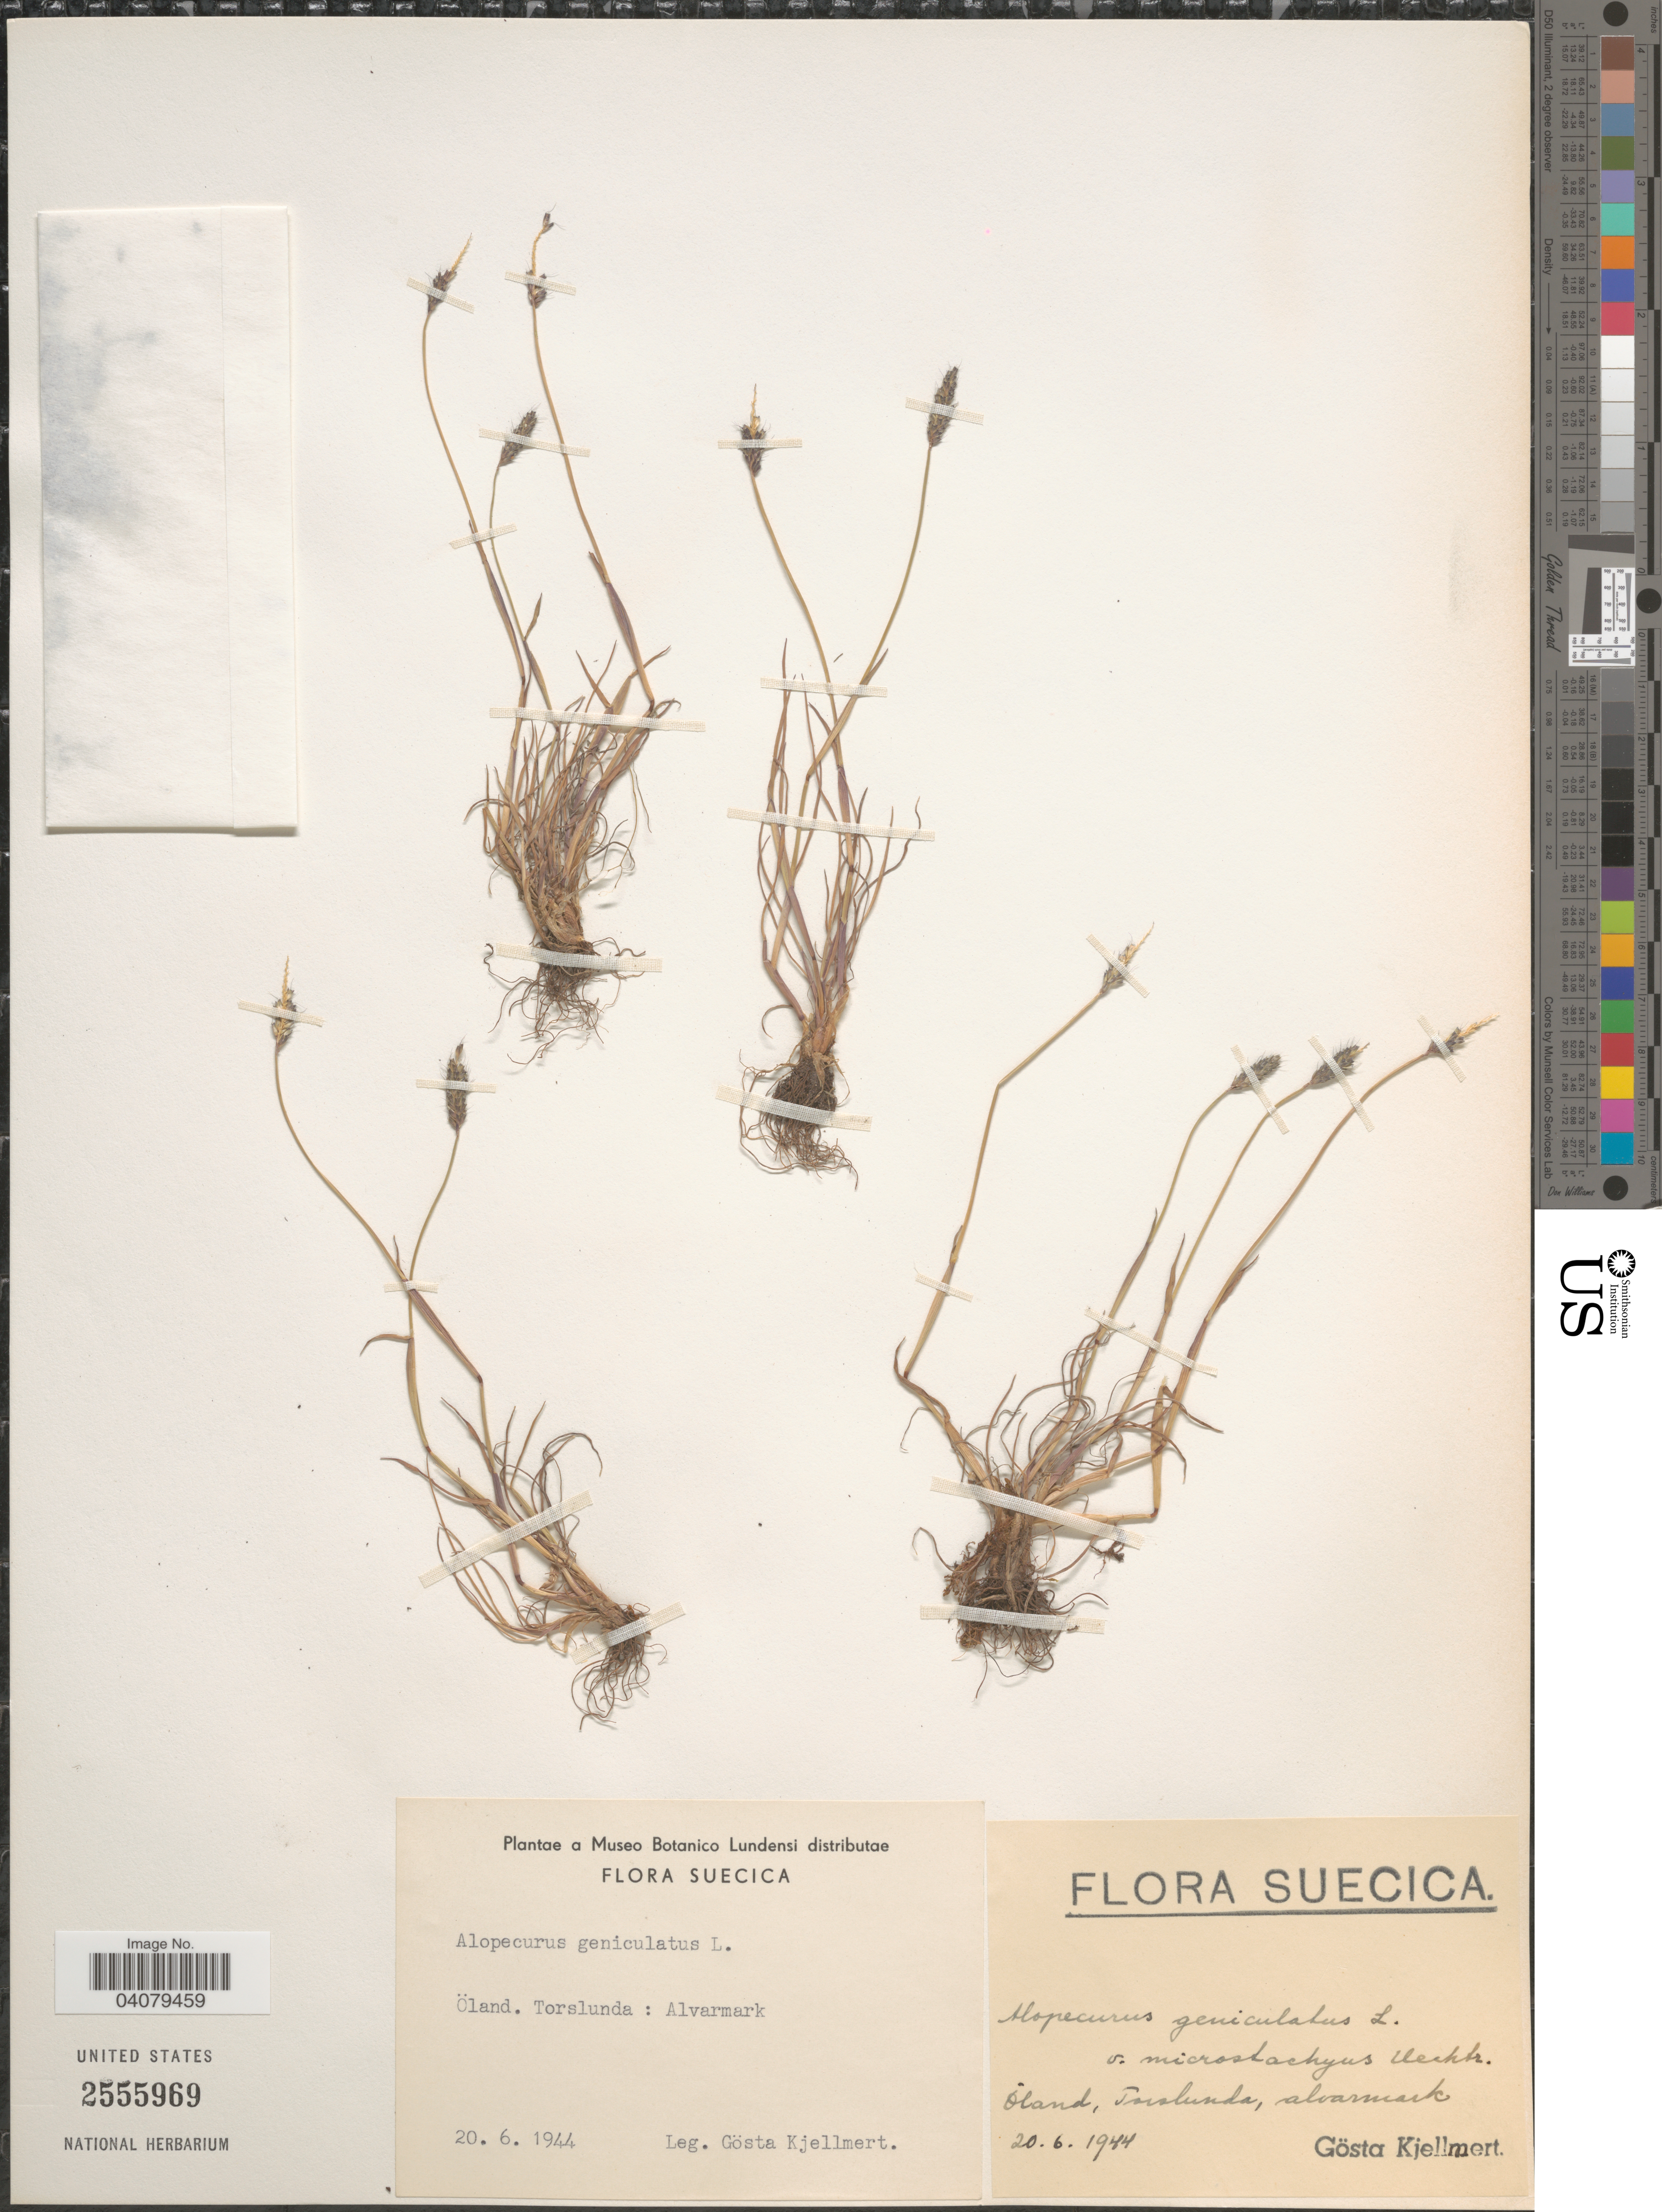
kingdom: Plantae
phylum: Tracheophyta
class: Liliopsida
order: Poales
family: Poaceae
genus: Alopecurus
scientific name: Alopecurus geniculatus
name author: L.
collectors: G. Kjellmert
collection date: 1944-06-20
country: Sweden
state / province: Kalmar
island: Oland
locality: Suecica. Öland. Torslunda: Alvarmark.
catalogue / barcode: US 2555969